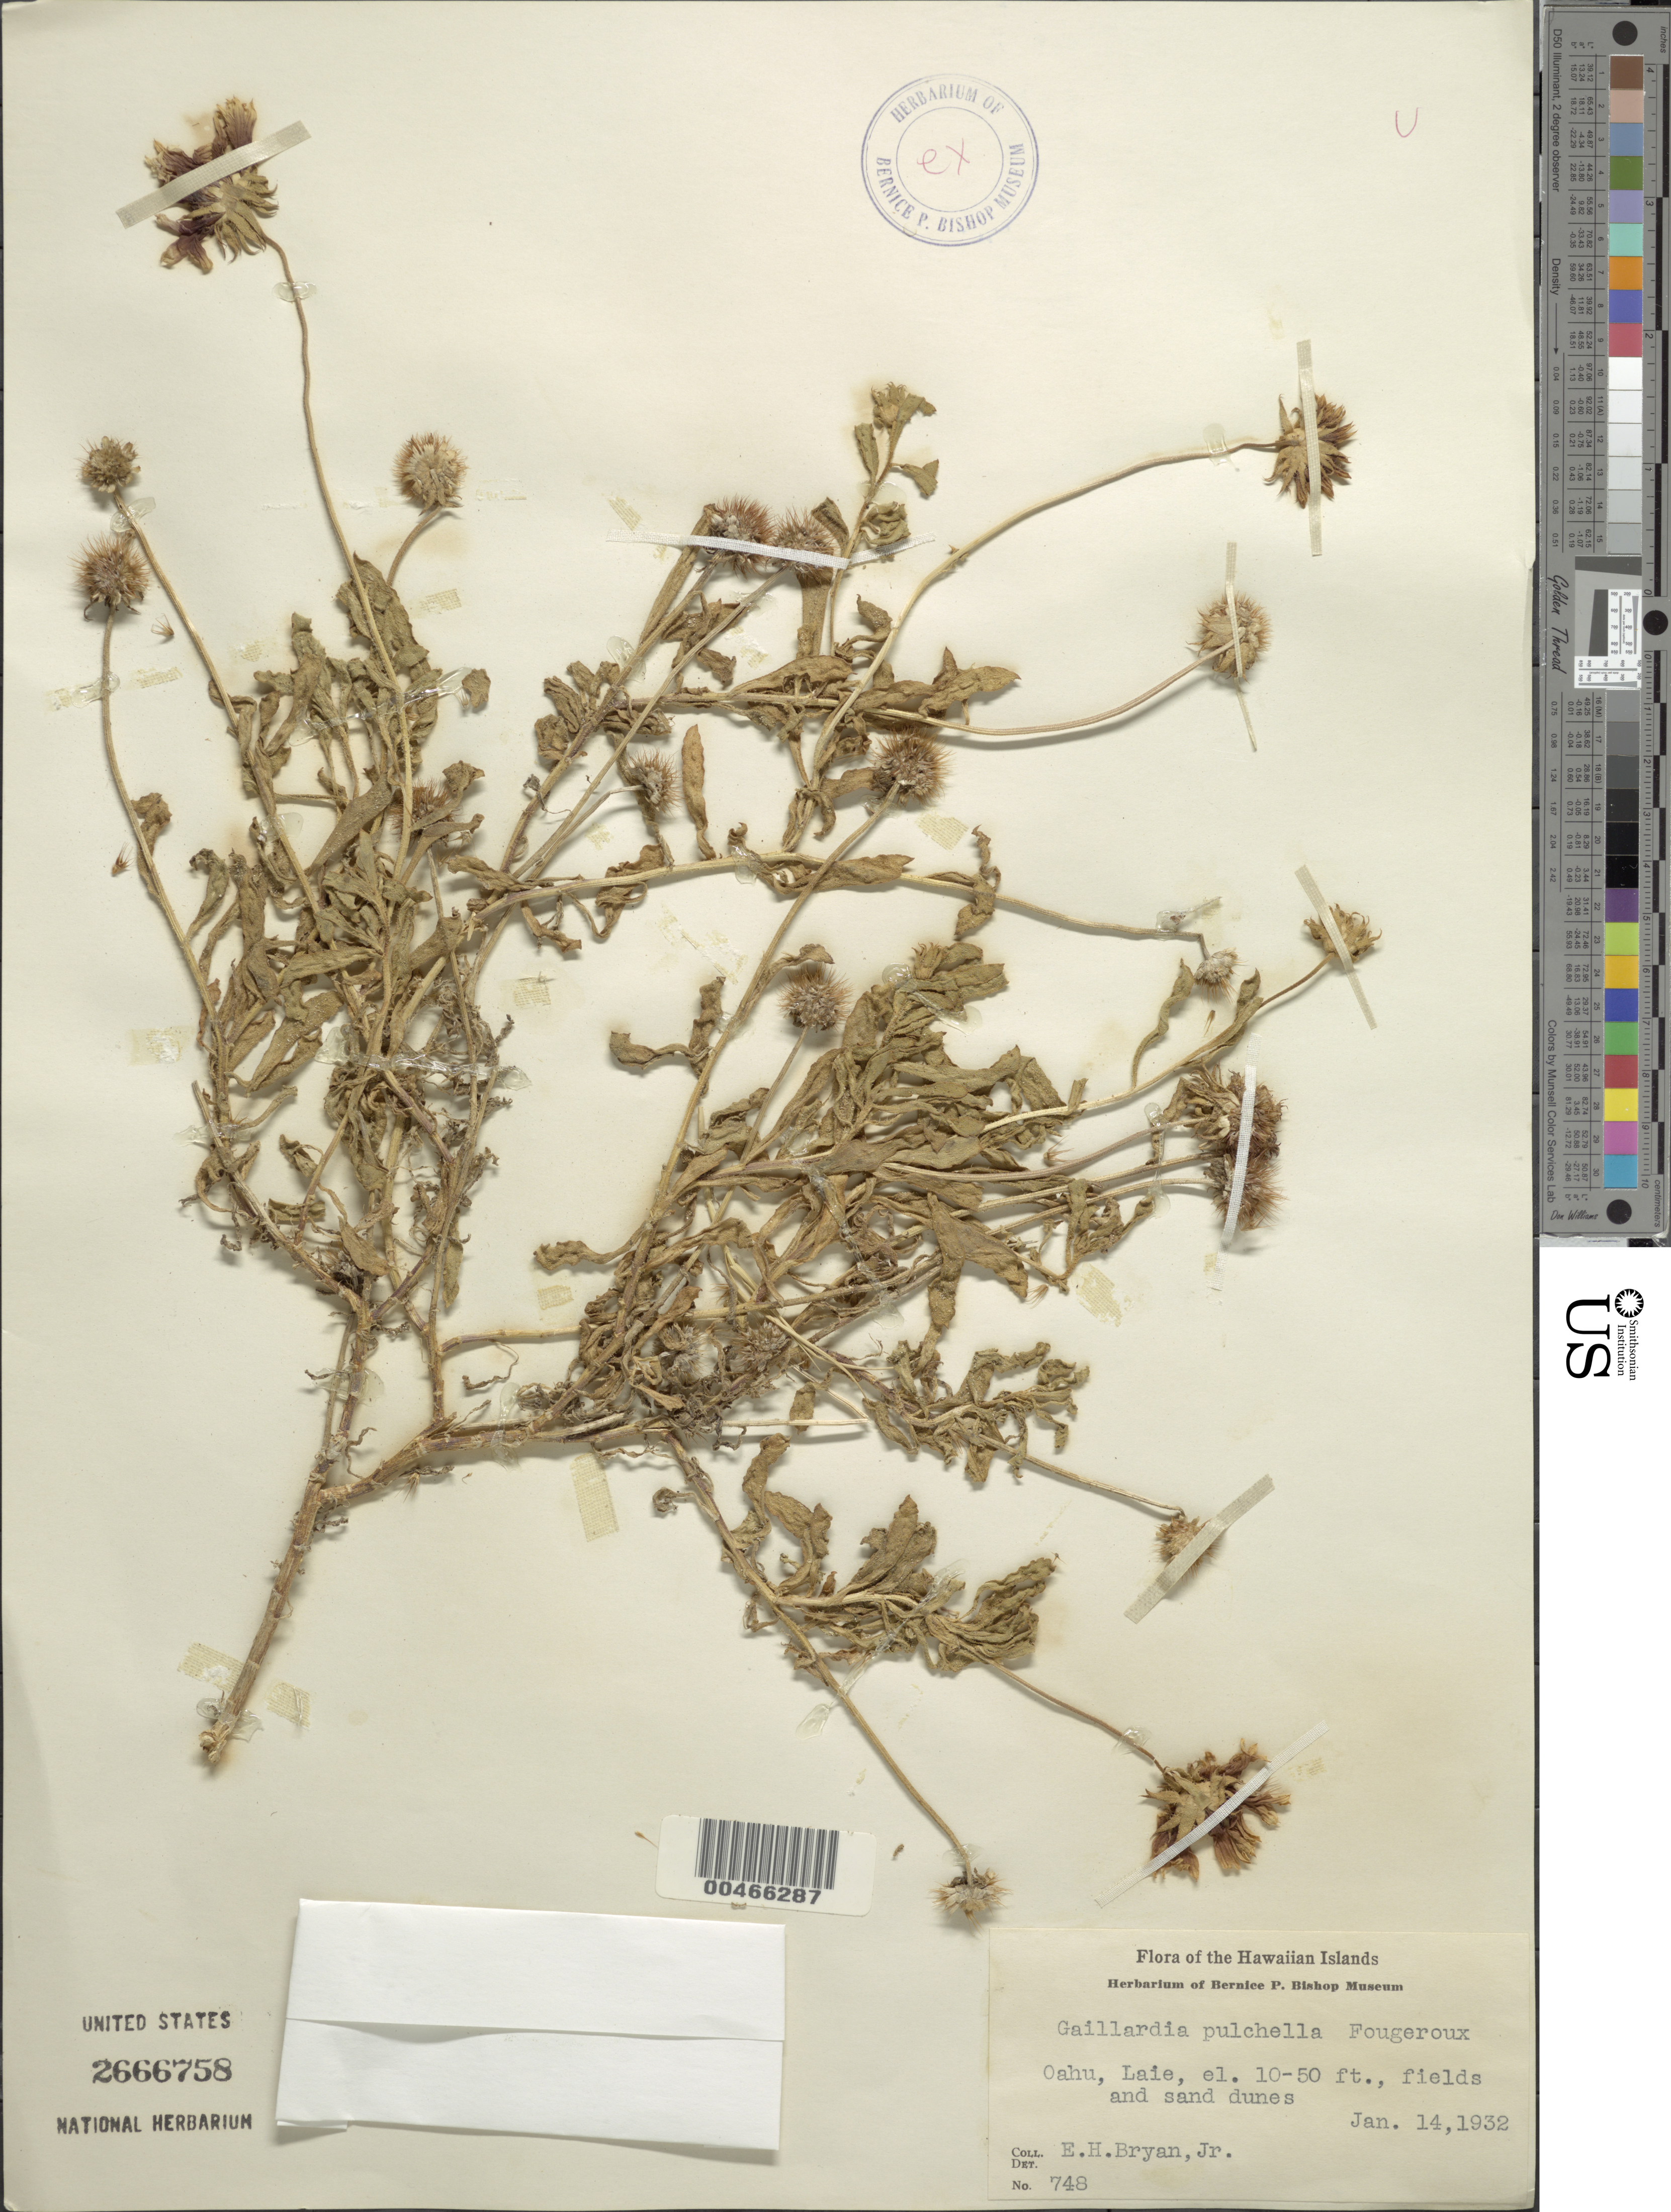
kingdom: Plantae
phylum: Tracheophyta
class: Magnoliopsida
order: Asterales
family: Asteraceae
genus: Gaillardia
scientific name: Gaillardia pulchella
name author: Foug.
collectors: E. Bryan Jr.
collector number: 748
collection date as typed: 14 Jan 1932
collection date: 1932-01-14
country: United States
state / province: Hawaii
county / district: Honolulu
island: Oahu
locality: Laie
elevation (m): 3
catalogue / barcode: US 2666758